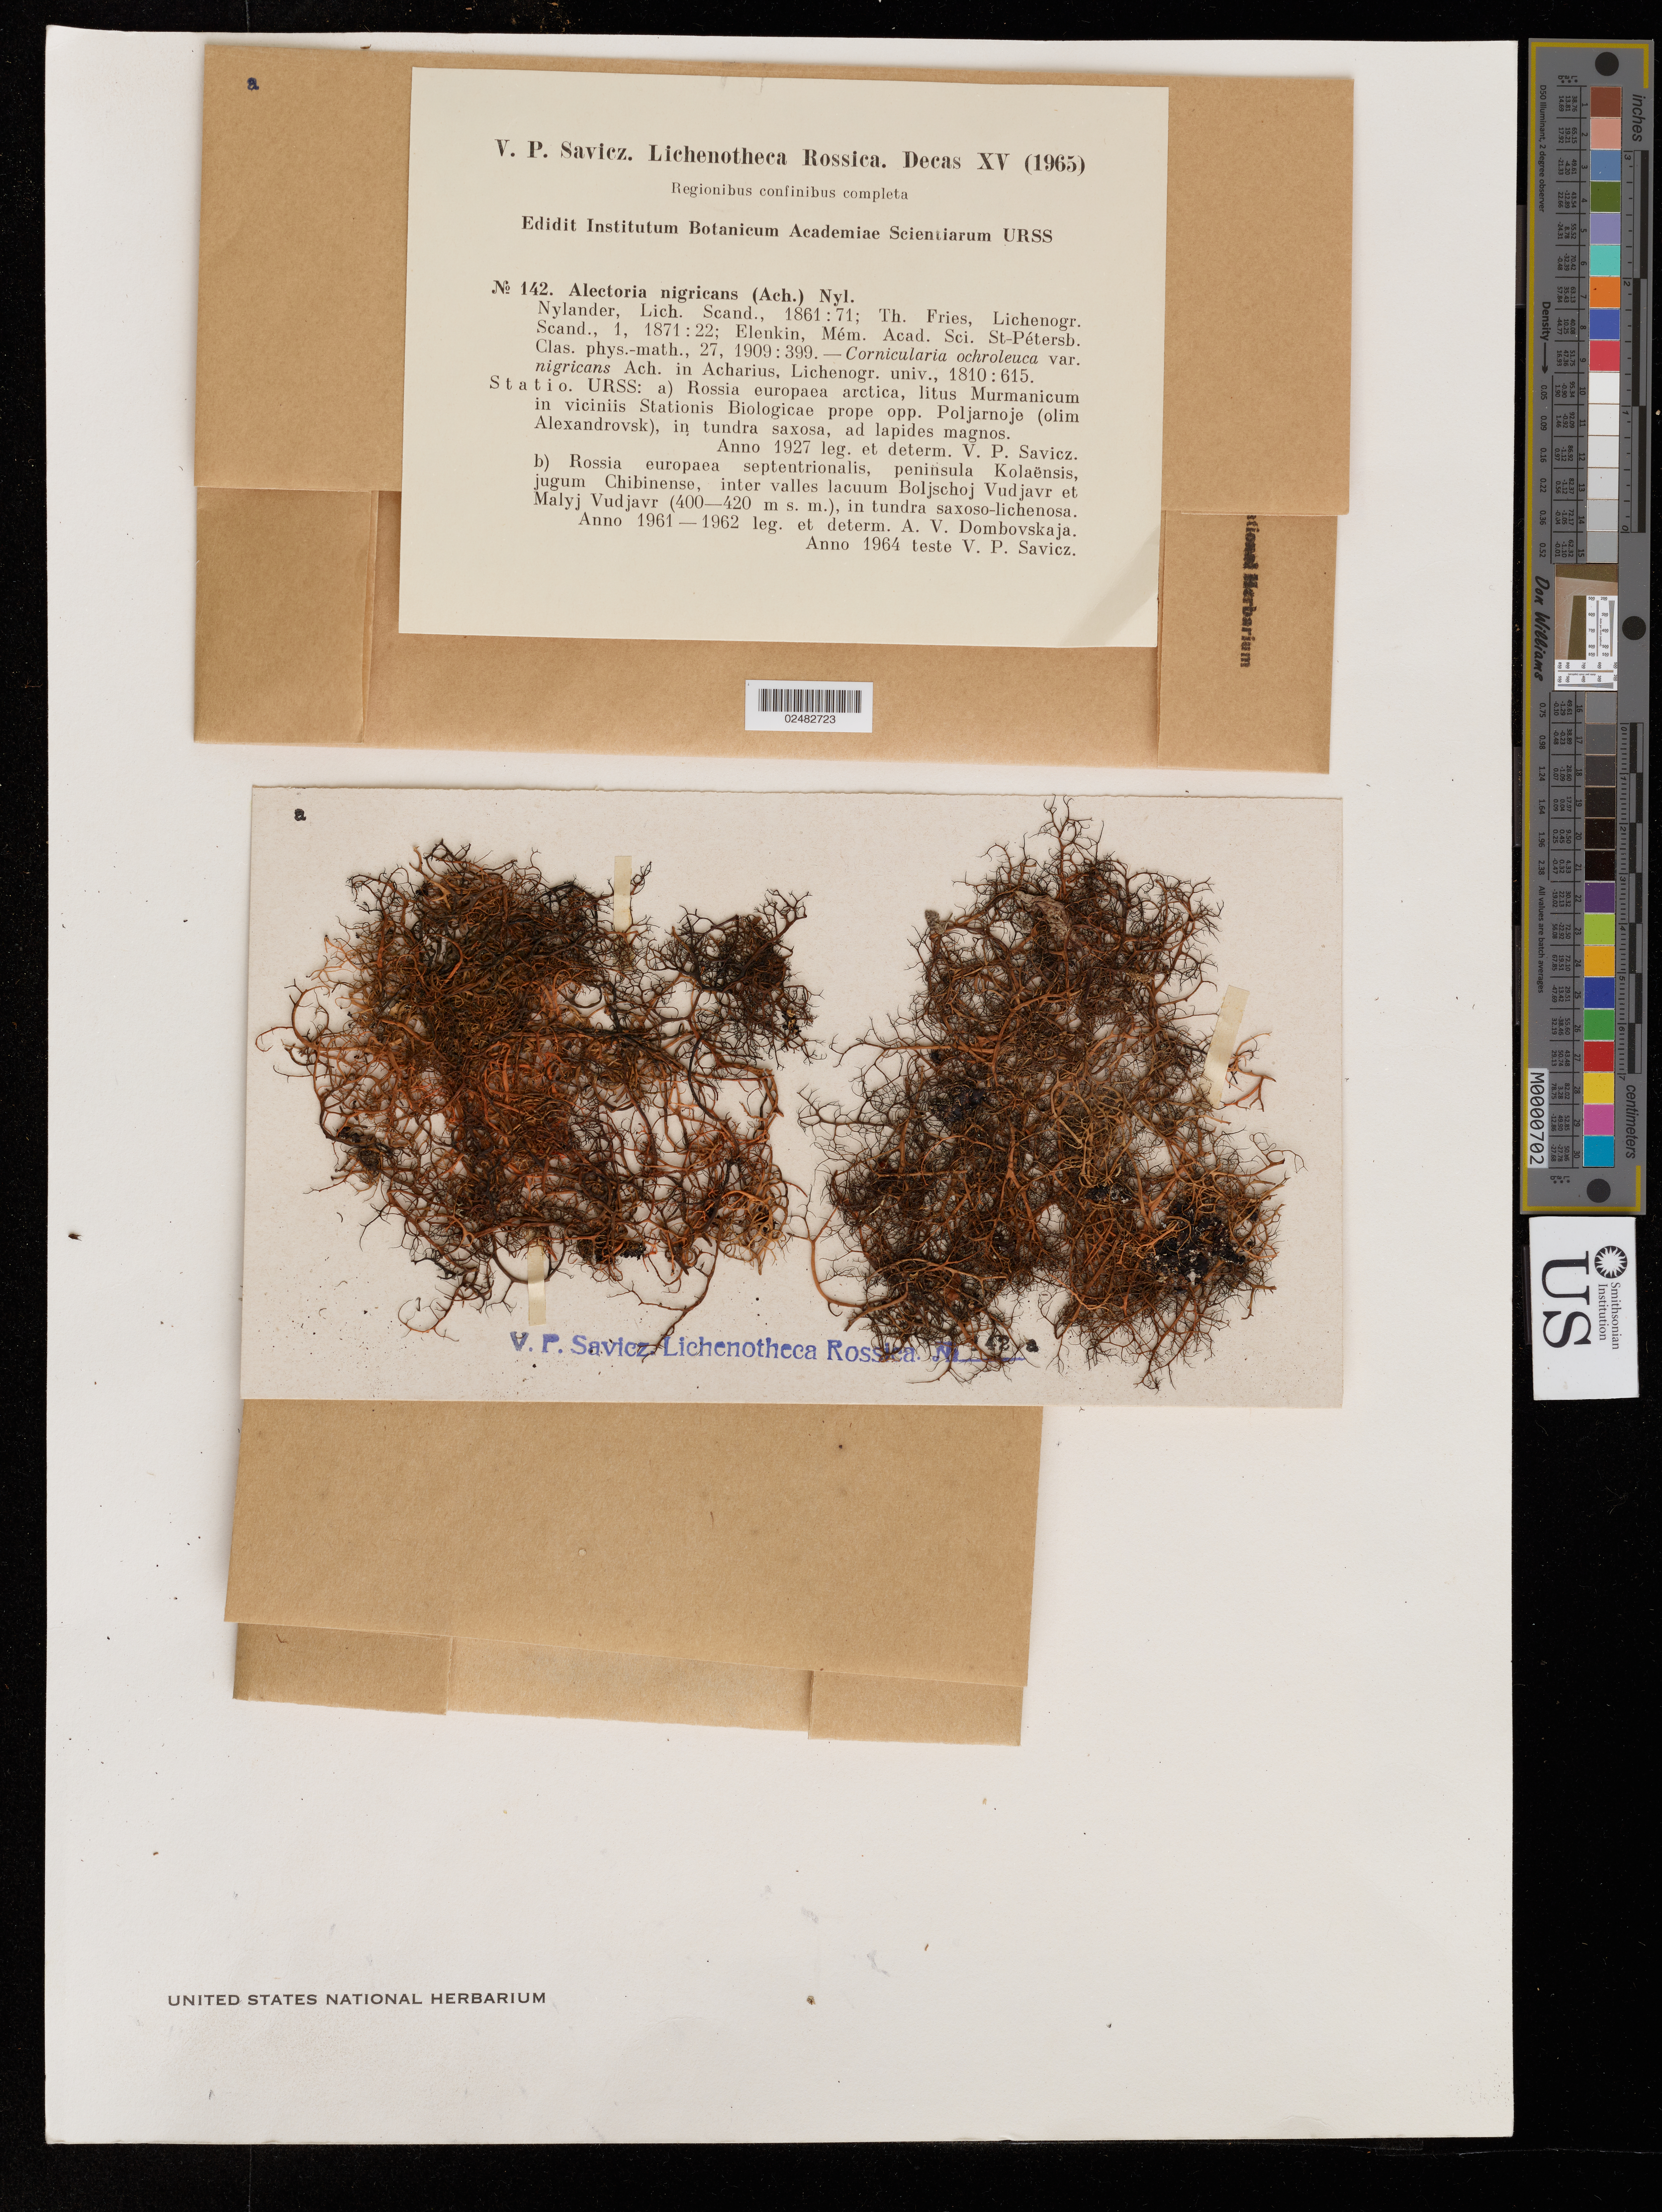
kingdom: Fungi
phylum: Ascomycota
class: Lecanoromycetes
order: Lecanorales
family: Parmeliaceae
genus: Gowardia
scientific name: Gowardia nigricans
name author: (Ach.) P. Halonen et al.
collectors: V. P. Savicz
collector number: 142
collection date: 1927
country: Russian Federation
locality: Lapponia ponojensis, litus Tericum, promontorium Orlov in tundra saxosa.